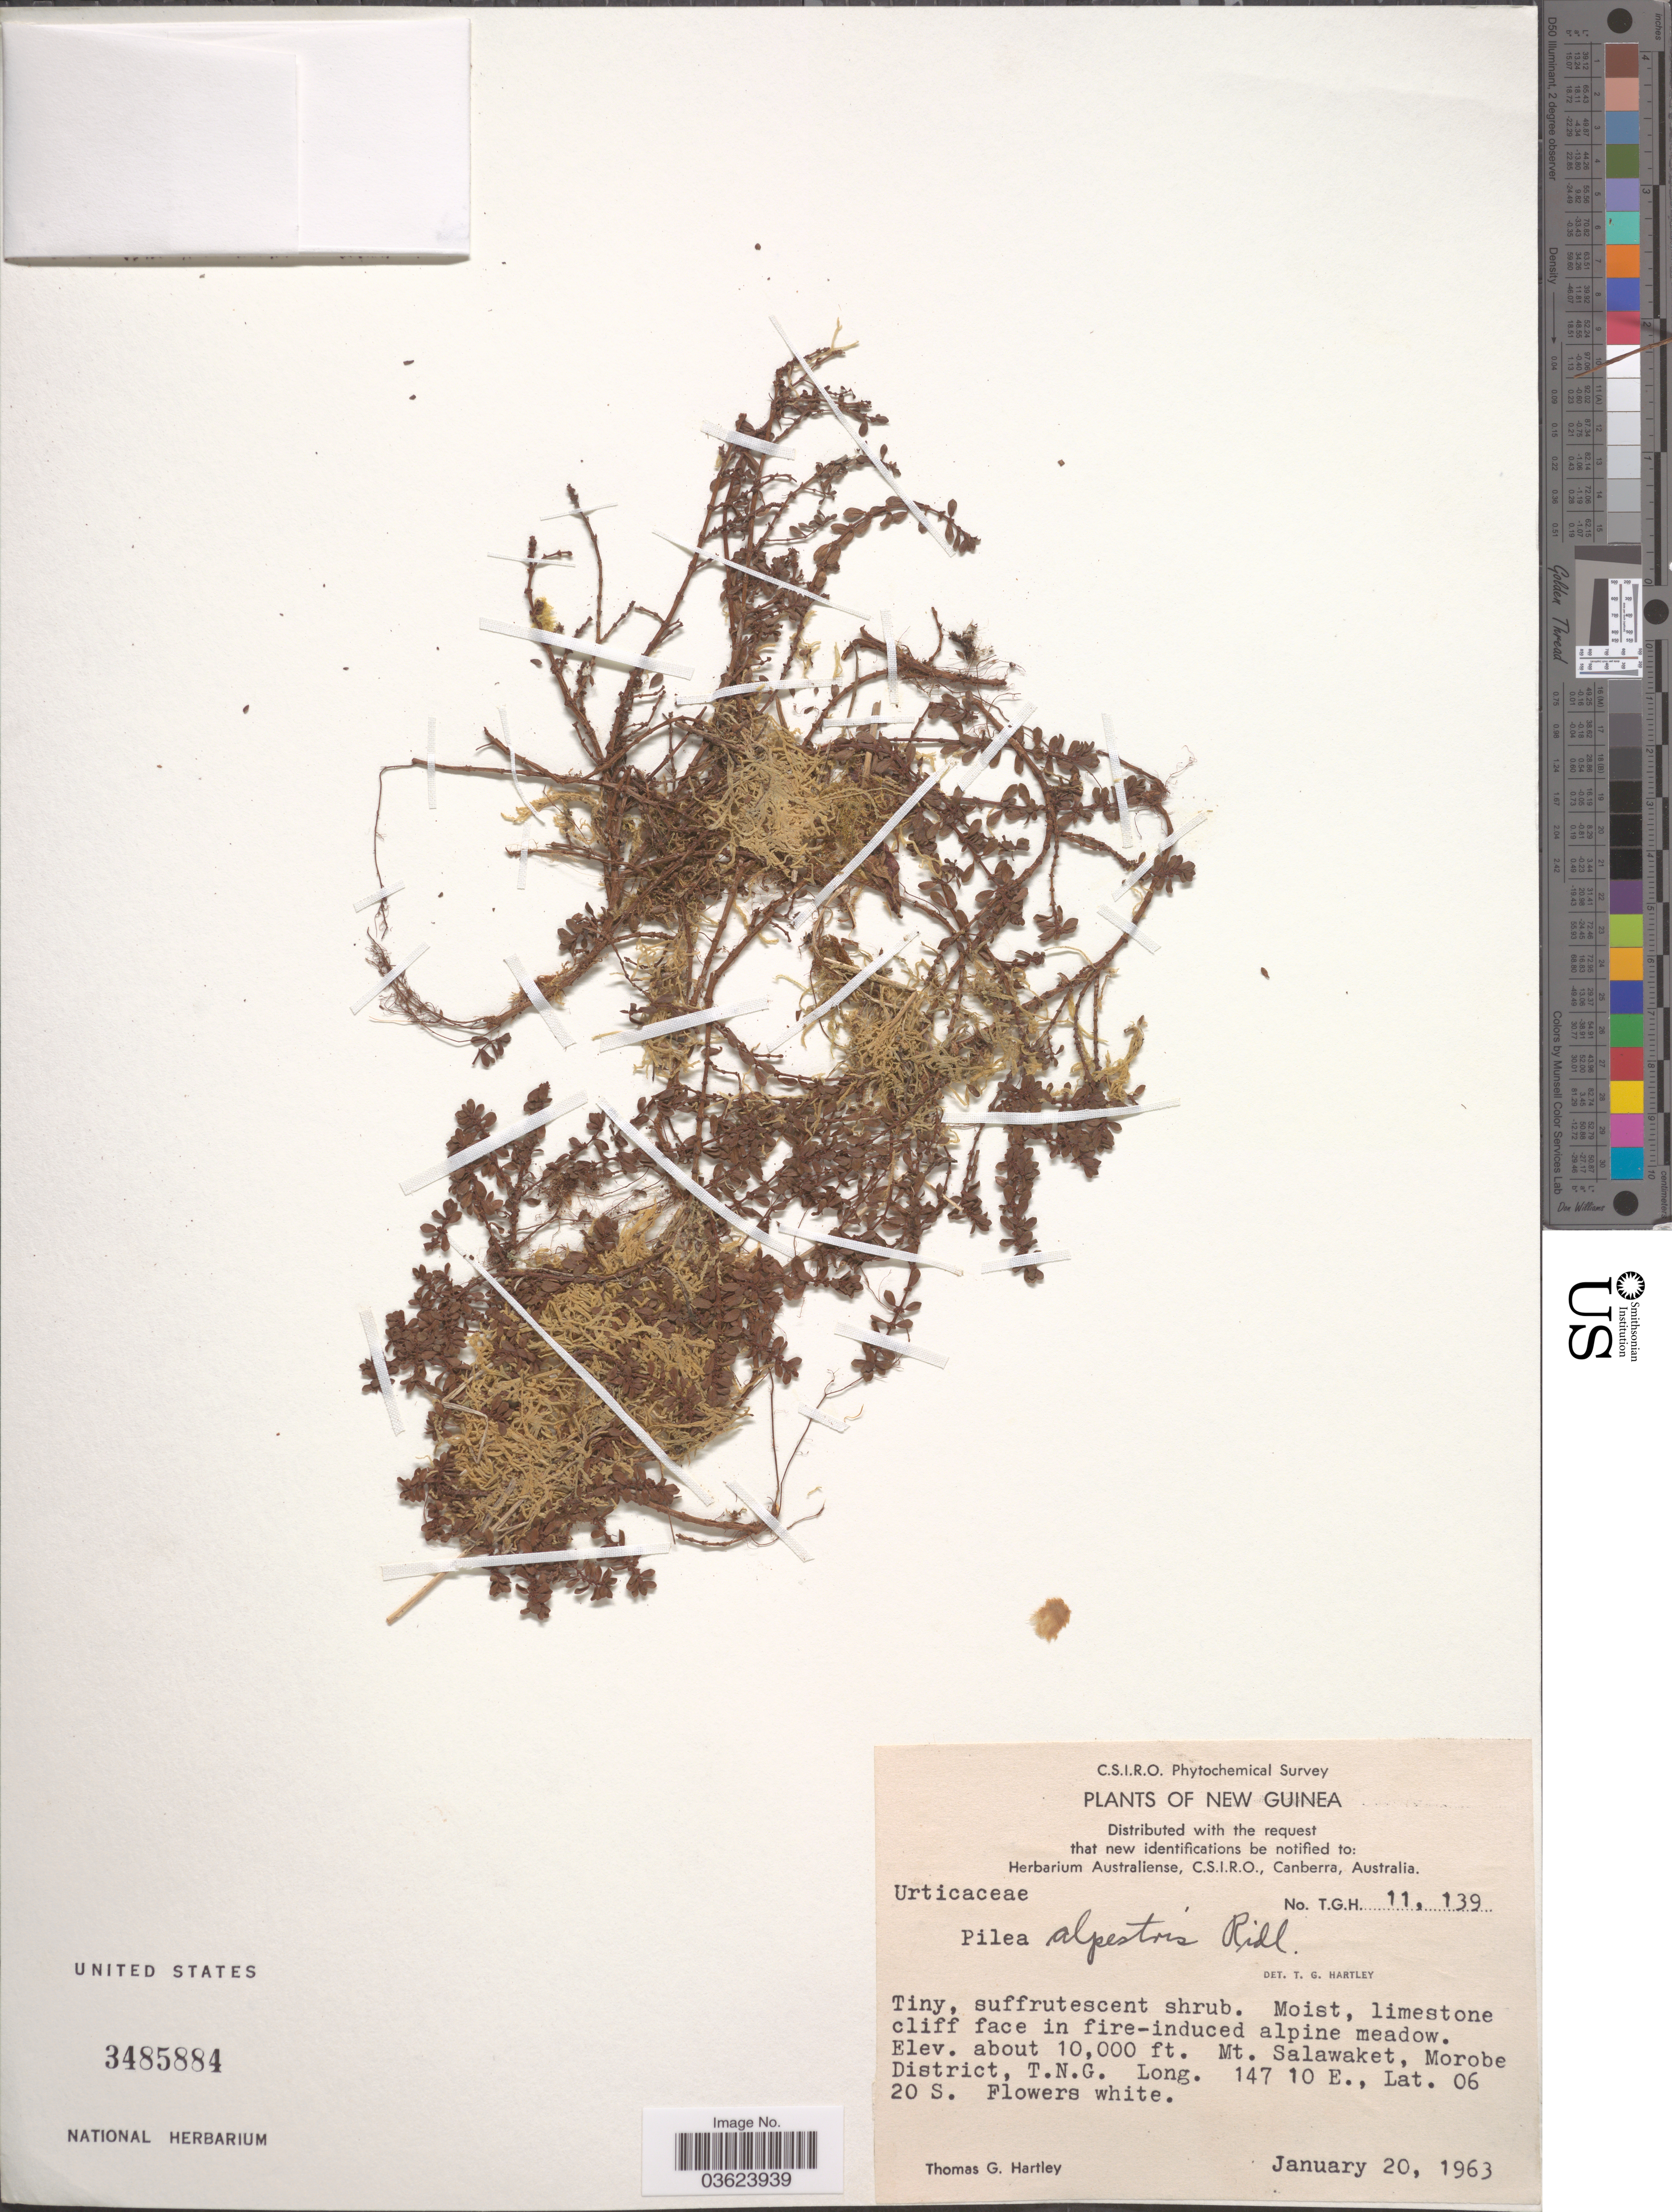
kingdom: Plantae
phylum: Tracheophyta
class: Magnoliopsida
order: Rosales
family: Urticaceae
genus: Pilea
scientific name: Pilea alpestris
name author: (Urb.) Fawc. & Rendle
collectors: T. G. Hartley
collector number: T.G.H. 11139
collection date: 1963-01-20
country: Papua New Guinea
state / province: Morobe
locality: New Guinea. Mt. Salawaket, Morobe District, T.N.G.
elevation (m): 3048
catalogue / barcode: US 3485884